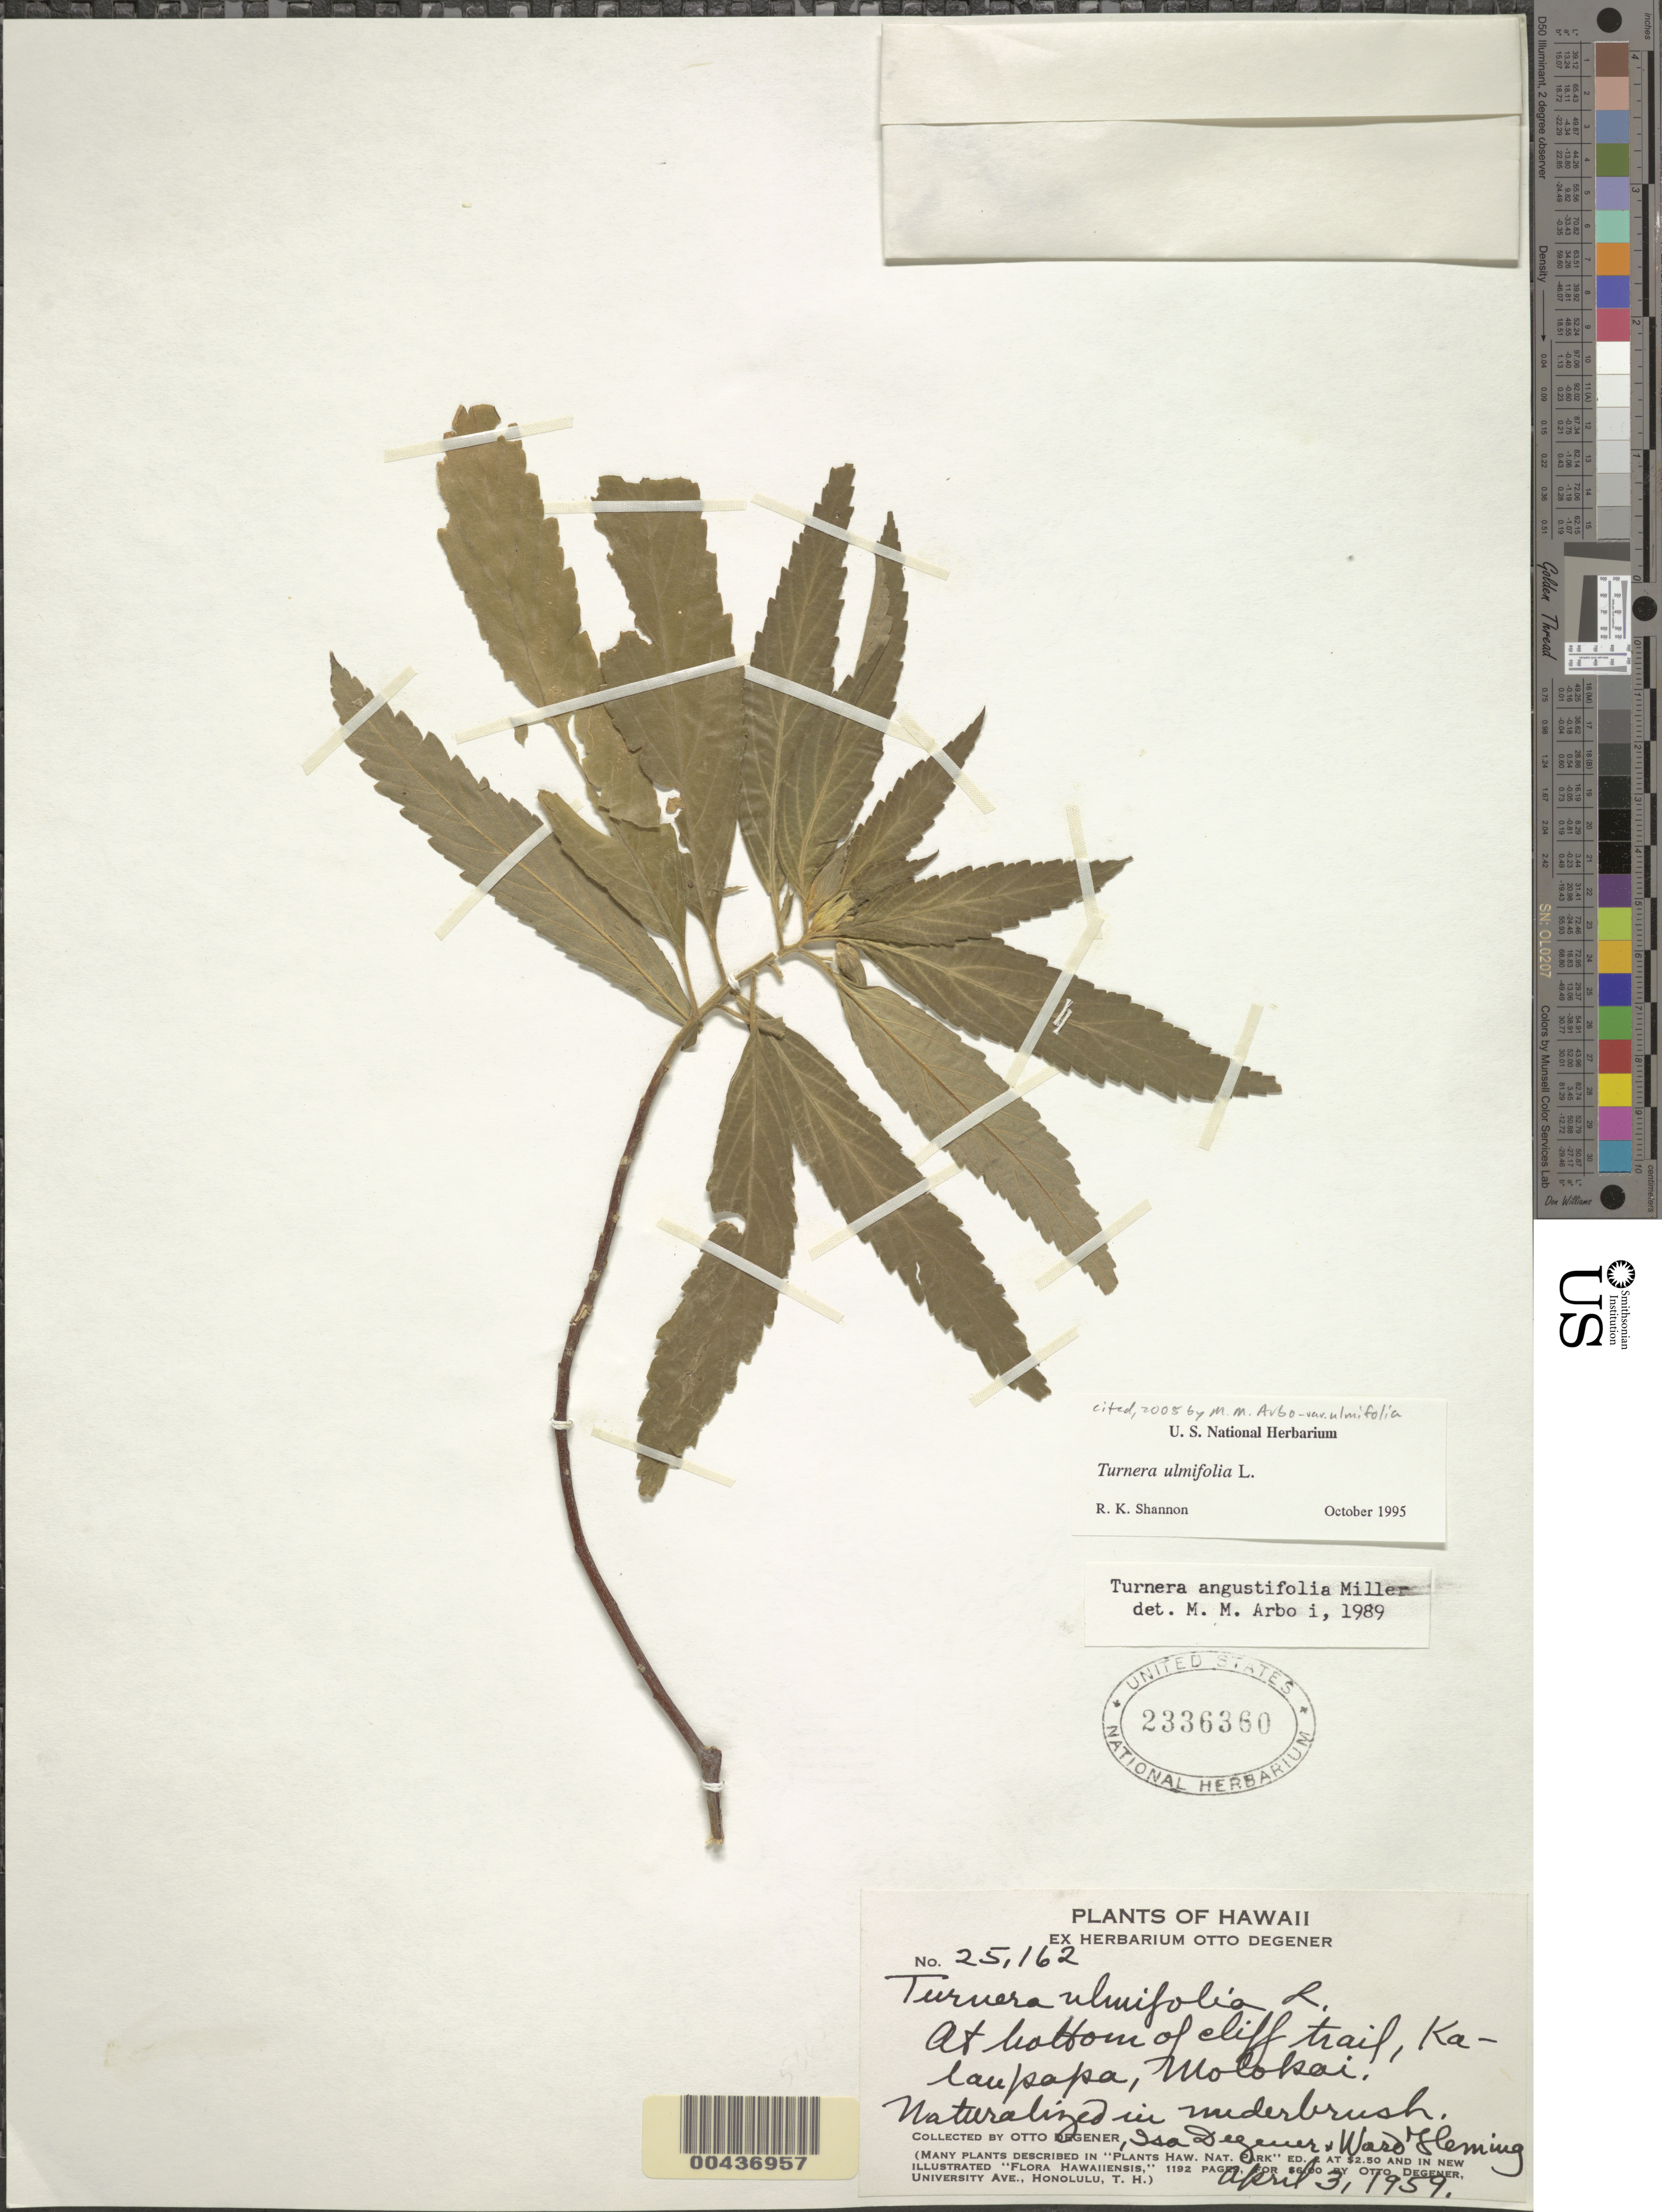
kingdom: Plantae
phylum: Tracheophyta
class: Magnoliopsida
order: Malpighiales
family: Turneraceae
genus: Turnera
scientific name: Turnera ulmifolia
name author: L.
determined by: Shannon, R. K., (UNITED STATES)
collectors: O. Degener, I. Degener & W. Fleming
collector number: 25162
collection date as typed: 3 Apr 1959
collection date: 1959-04-03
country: United States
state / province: Hawaii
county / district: Maui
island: Moloka'i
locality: Kalaupapa, Molokai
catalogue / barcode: US 2336380